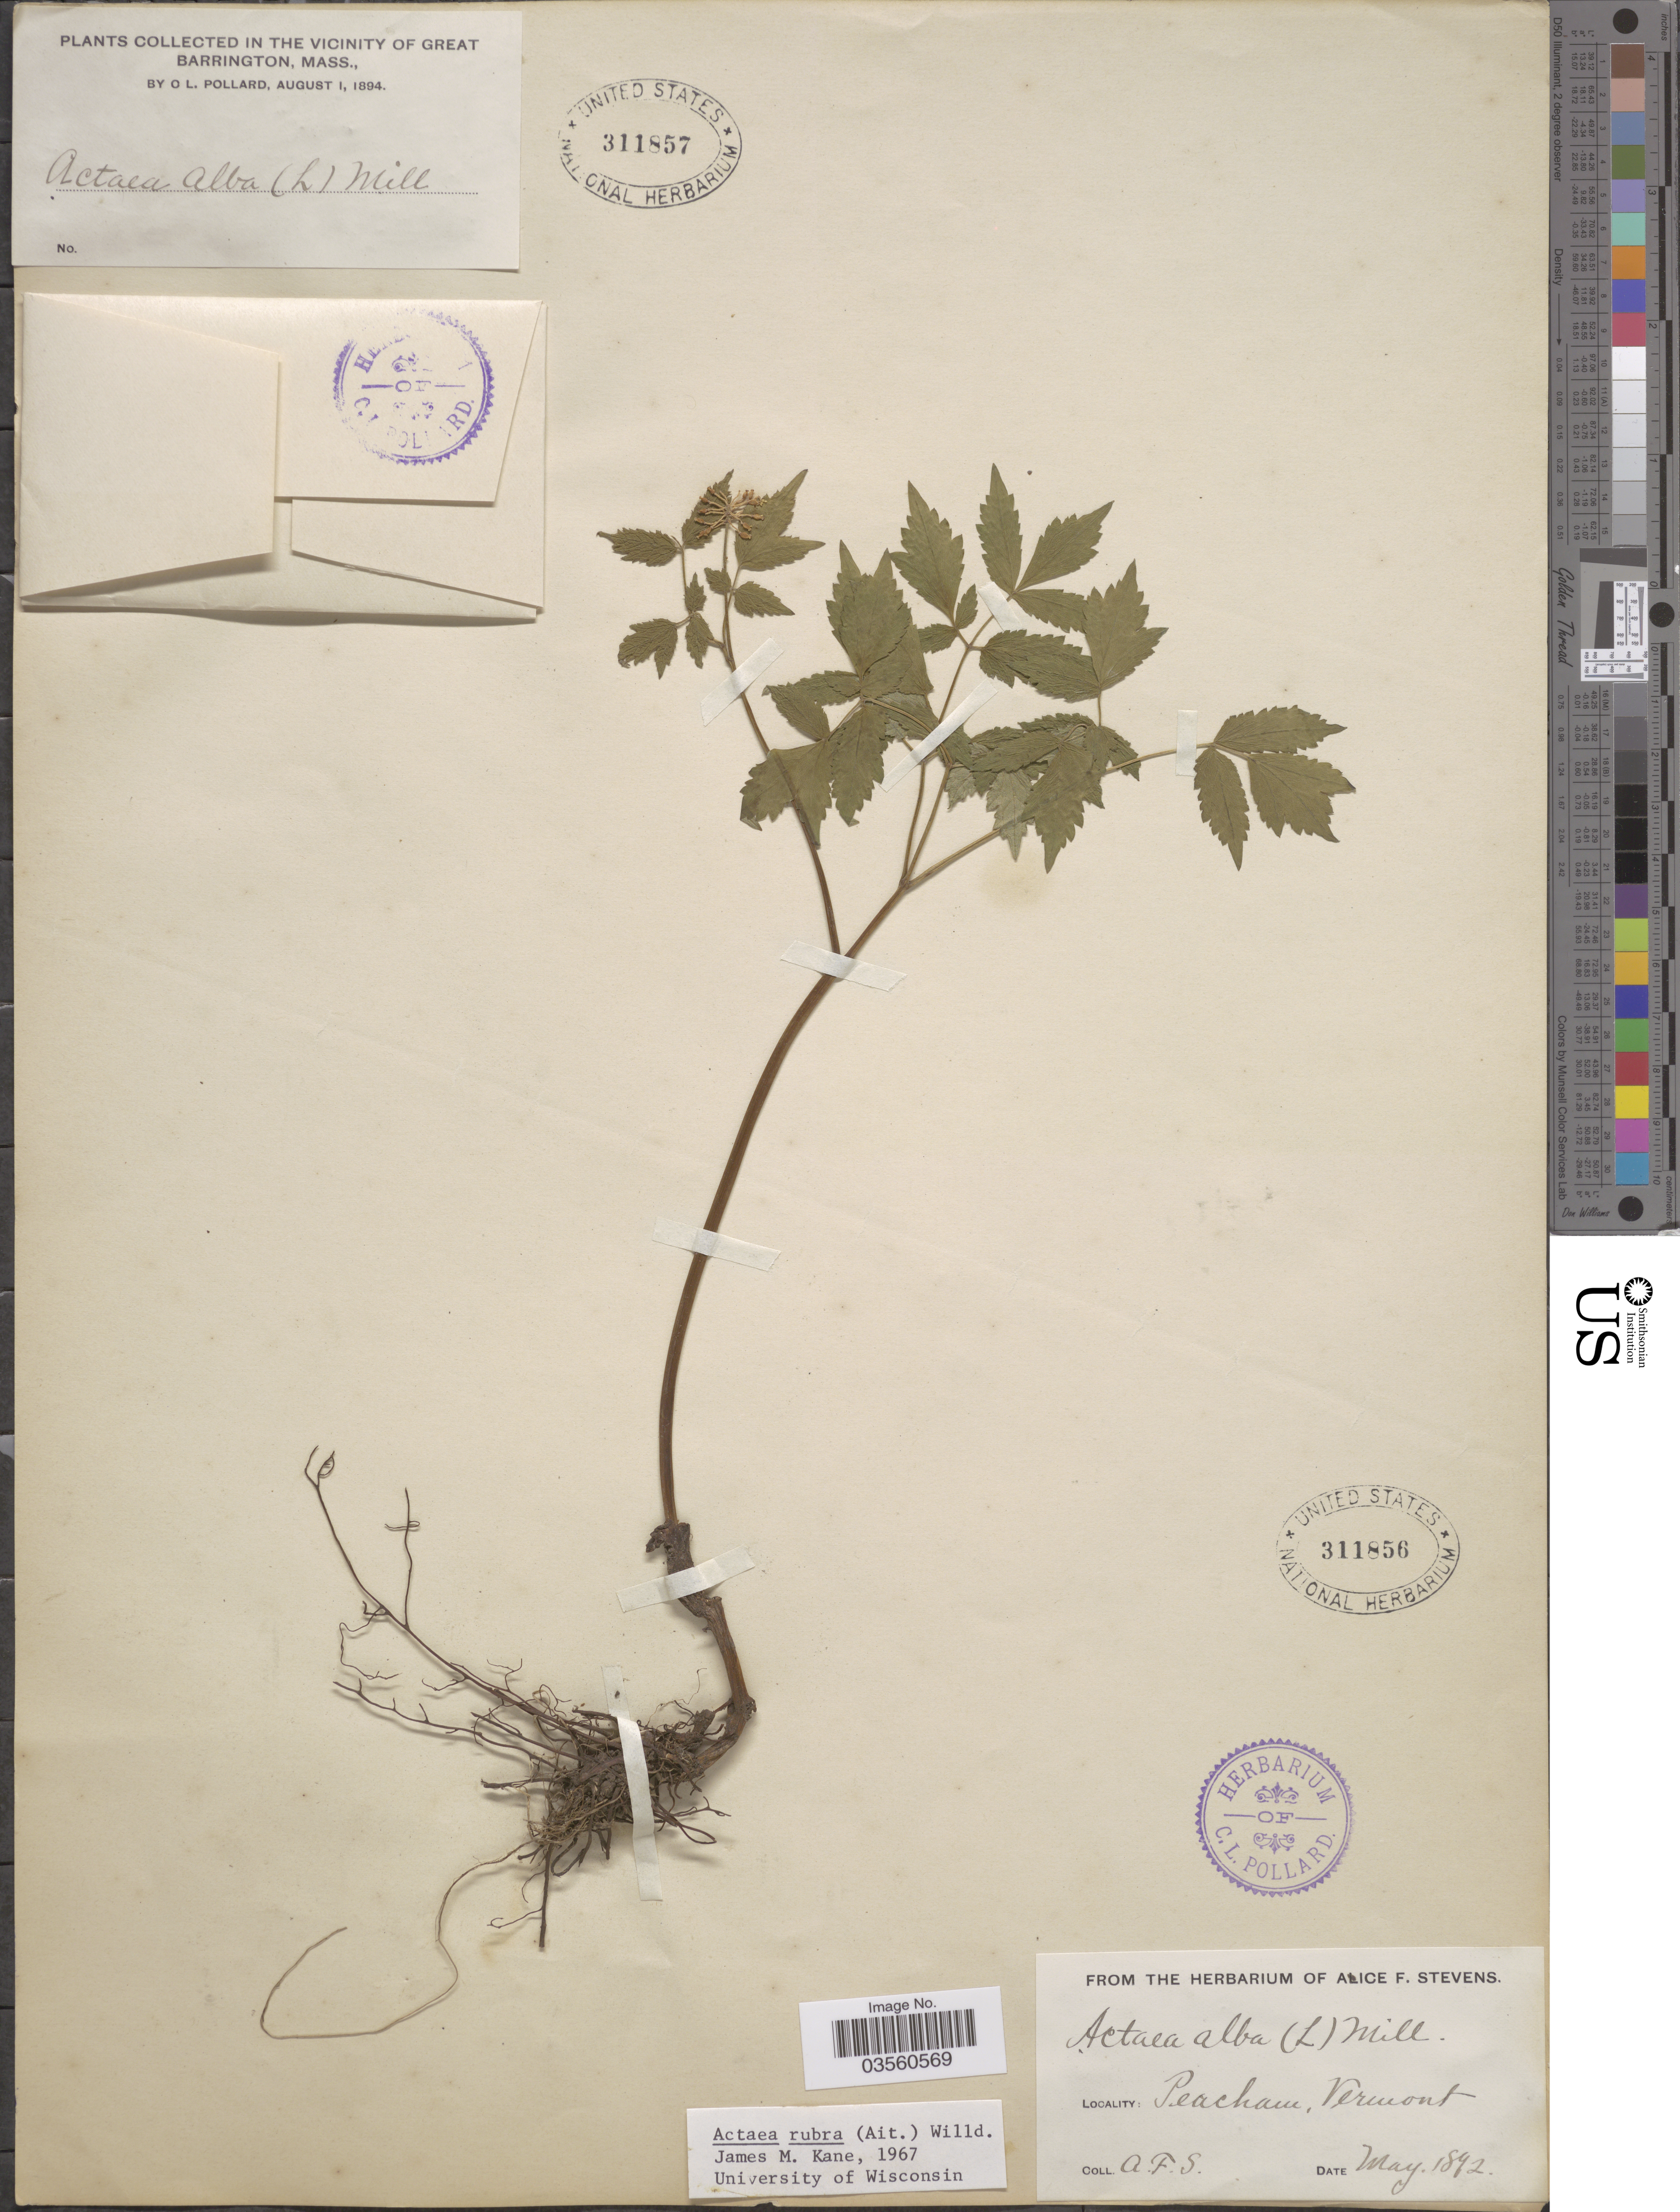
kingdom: Plantae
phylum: Tracheophyta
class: Magnoliopsida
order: Ranunculales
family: Ranunculaceae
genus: Actaea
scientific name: Actaea rubra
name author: (Aiton) Willd.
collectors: O. L. Pollard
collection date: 1894-08-01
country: United States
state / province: Massachusetts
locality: In the Vicinity of Great Barrington.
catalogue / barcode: US 311857-2